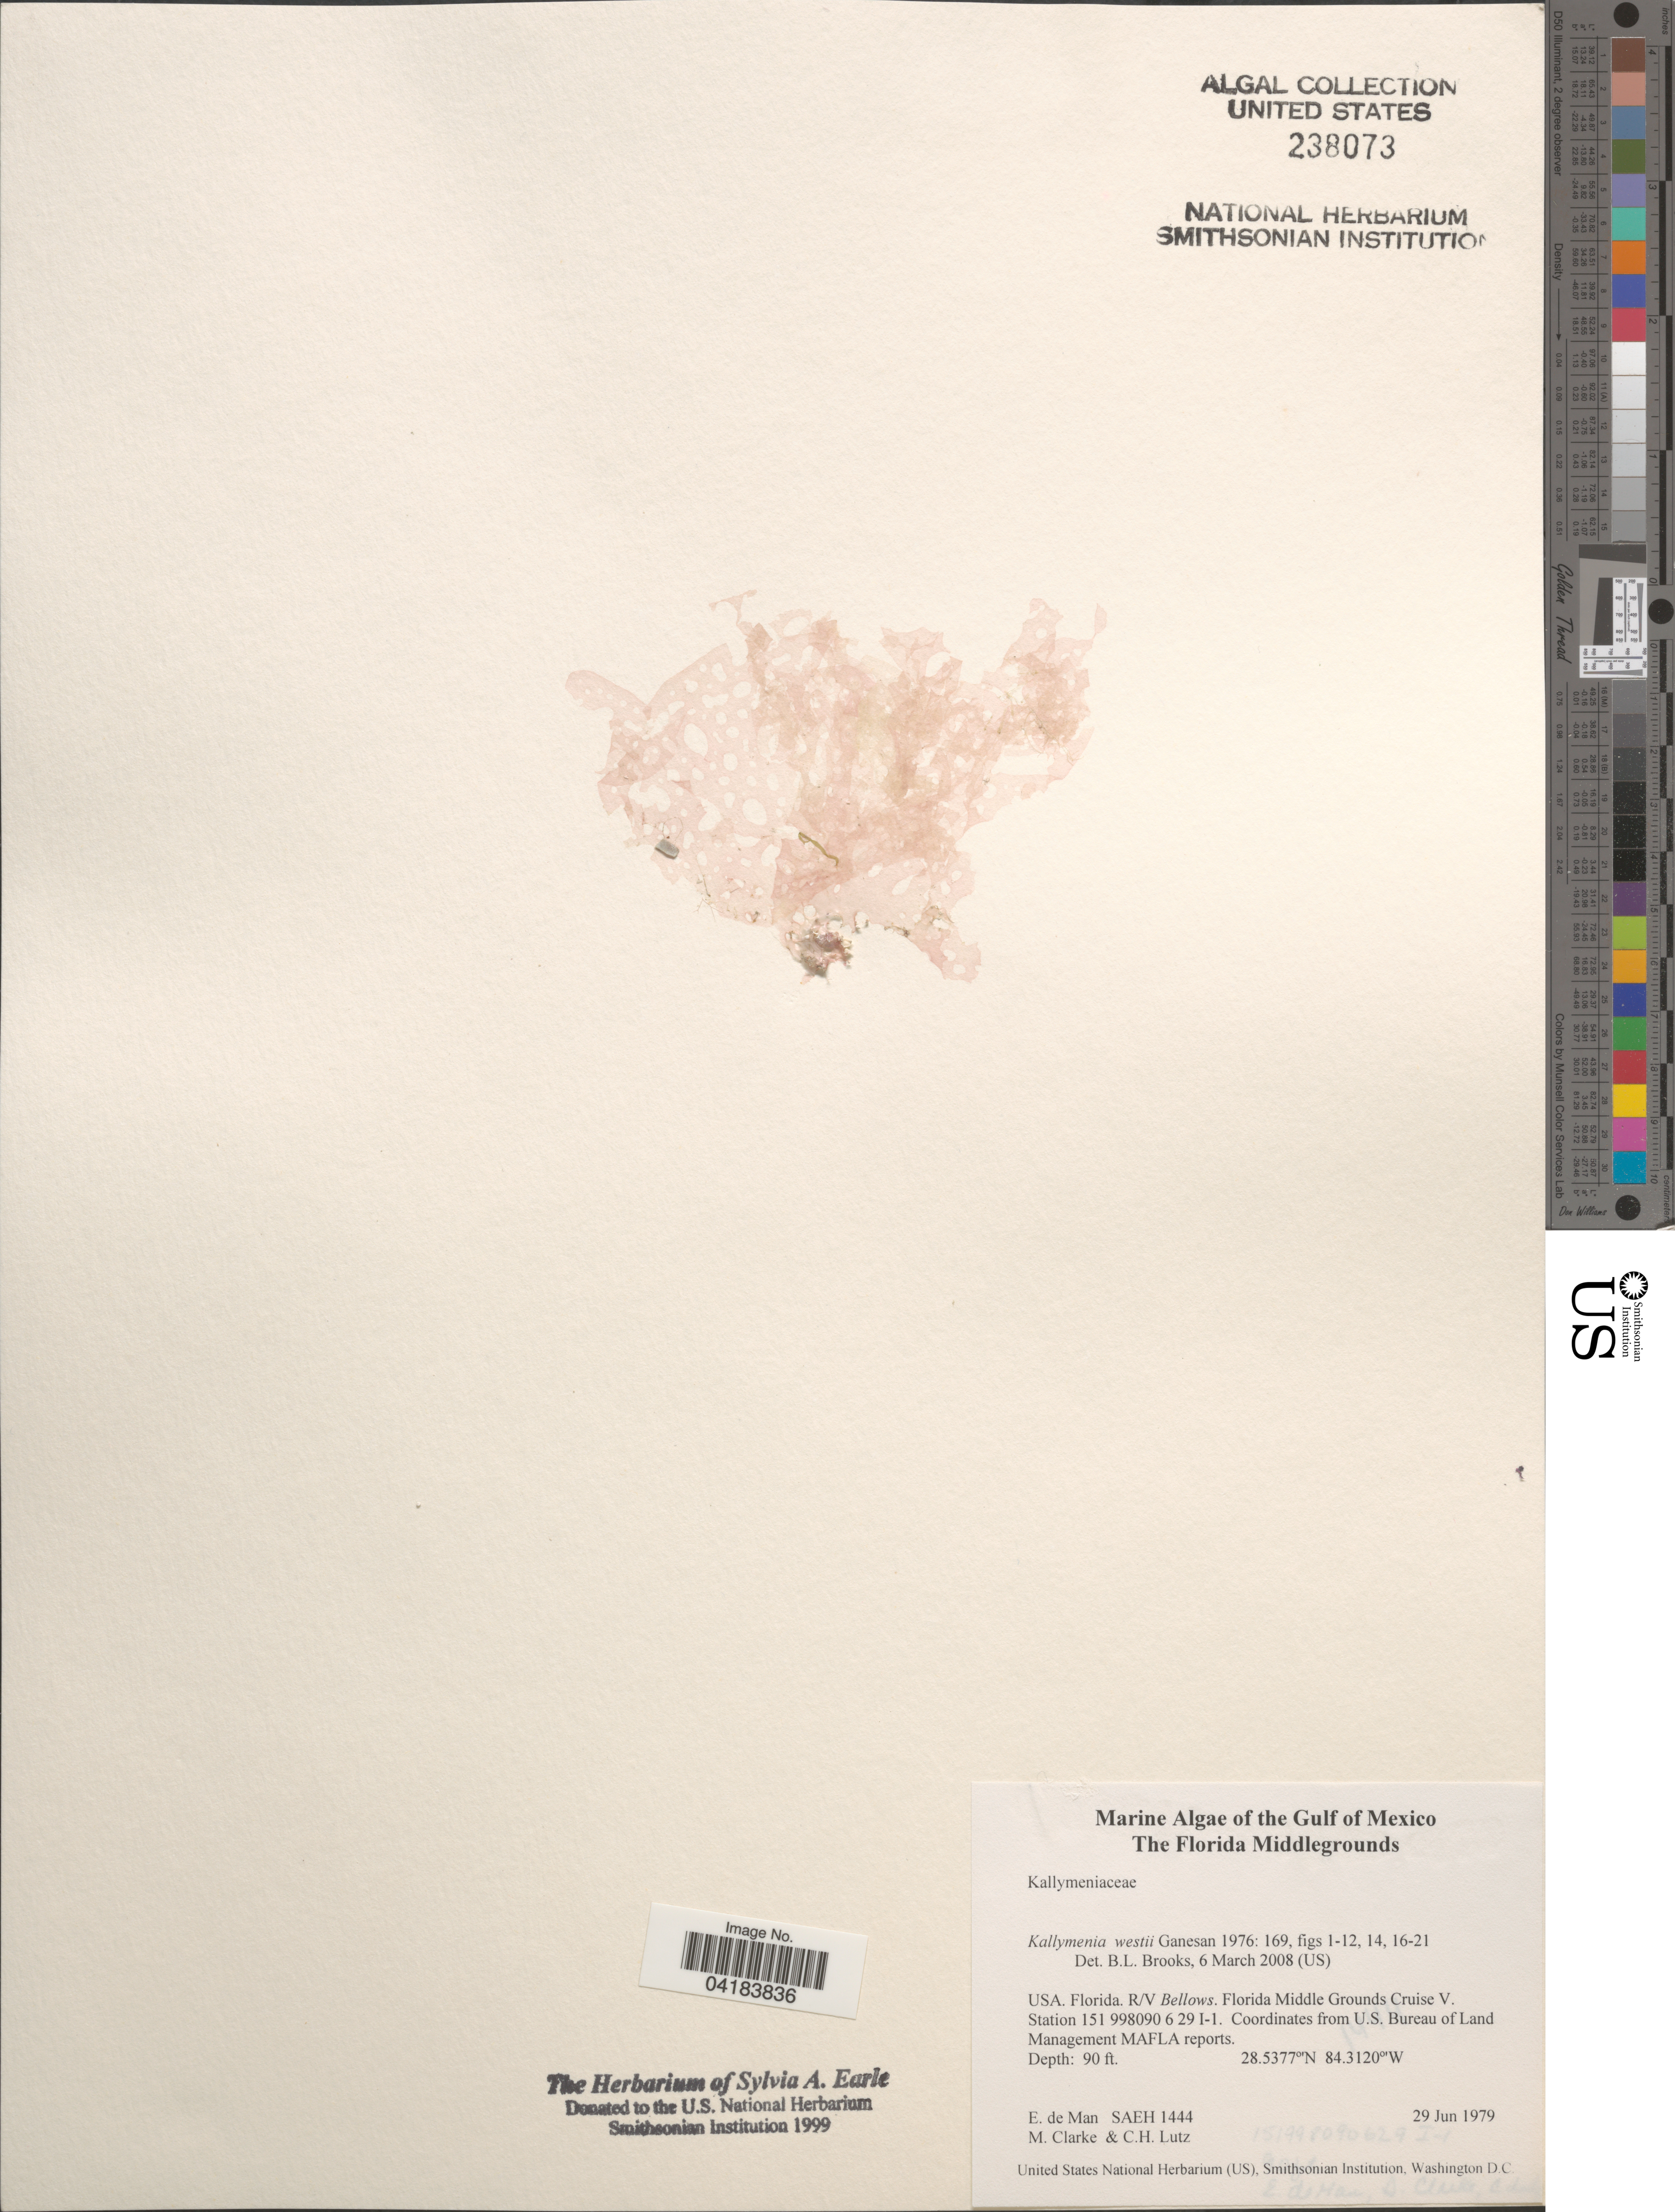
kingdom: Plantae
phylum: Rhodophyta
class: Florideophyceae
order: Gigartinales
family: Kallymeniaceae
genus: Austrokallymenia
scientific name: Austrokallymenia westii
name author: (Ganesan) C.W. Schneid. & G.W. Saunders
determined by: Algae name updating Project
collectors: E. de Man, M. Clarke & C. Lutz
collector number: SAEH1444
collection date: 1979-06-29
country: United States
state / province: Florida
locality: Gulf of Mexico. R/V Bellows. Florida Middle Grounds Cruise V. Station 151 998090 6 29 I-1.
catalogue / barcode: US 238073